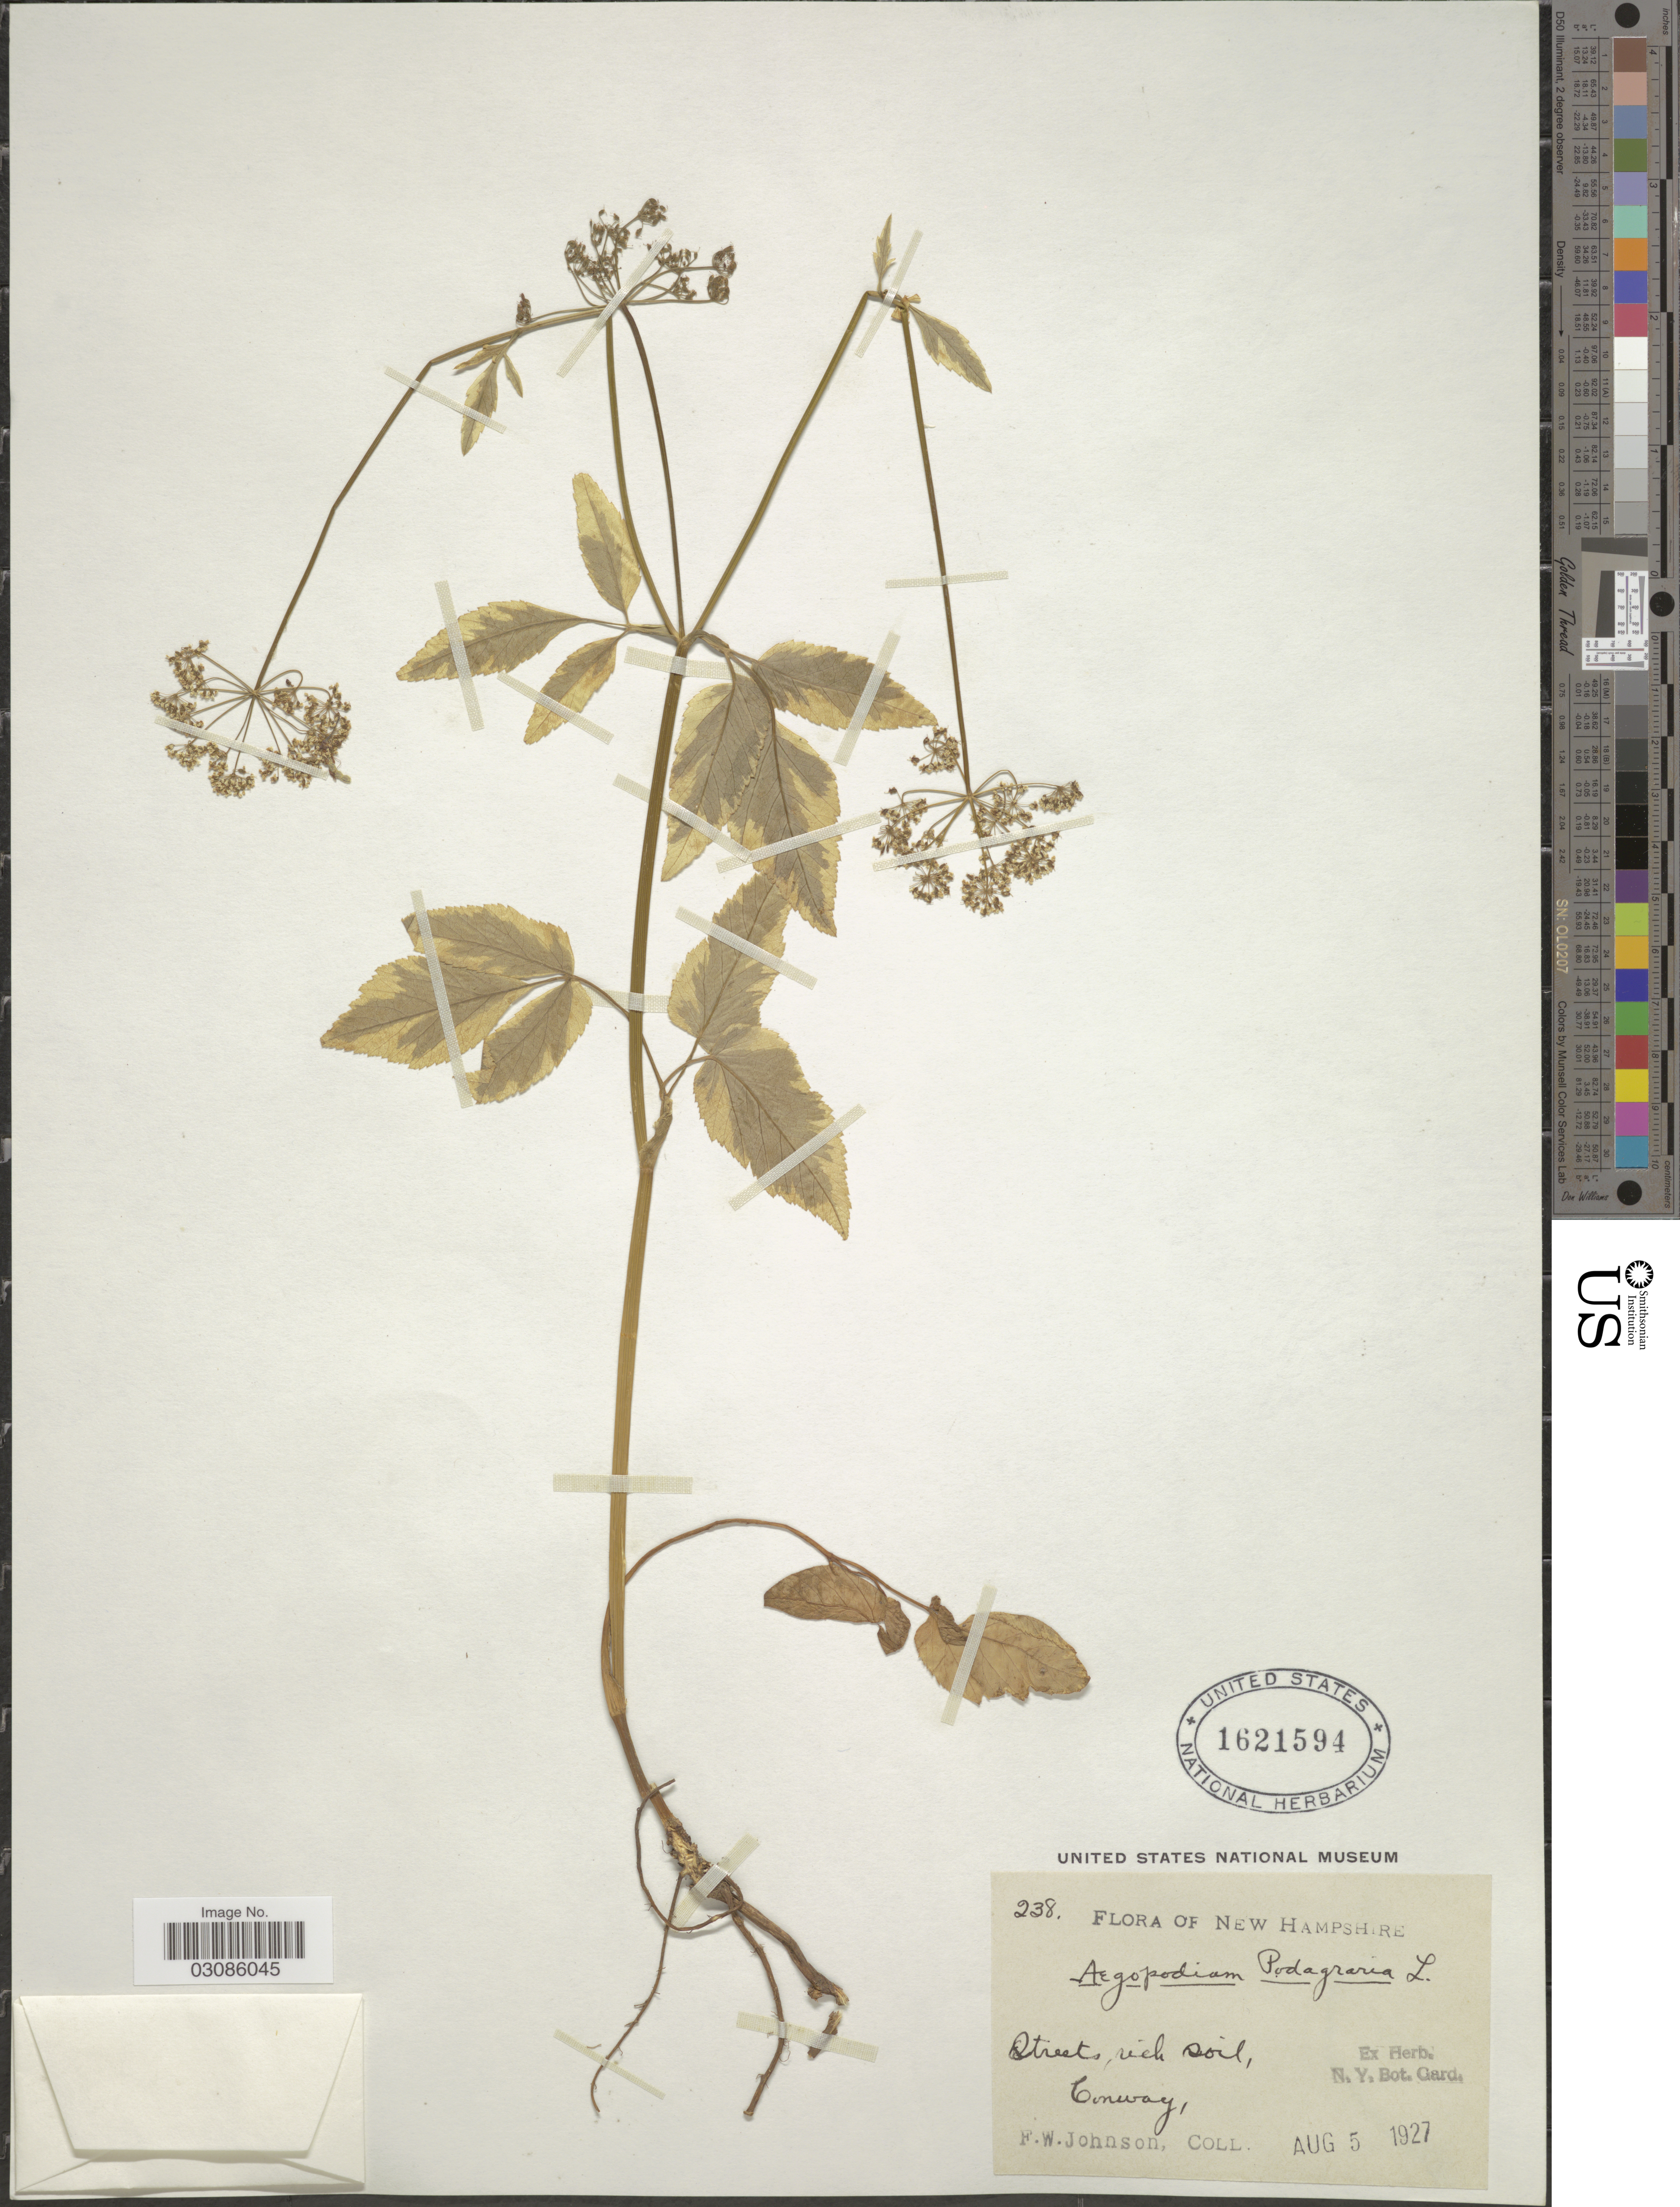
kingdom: Plantae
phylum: Tracheophyta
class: Magnoliopsida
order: Apiales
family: Apiaceae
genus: Aegopodium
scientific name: Aegopodium podagraria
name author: L.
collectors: F. W. Johnson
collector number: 238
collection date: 1927-08-05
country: United States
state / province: New Hampshire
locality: Conway.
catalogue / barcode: US 1621594